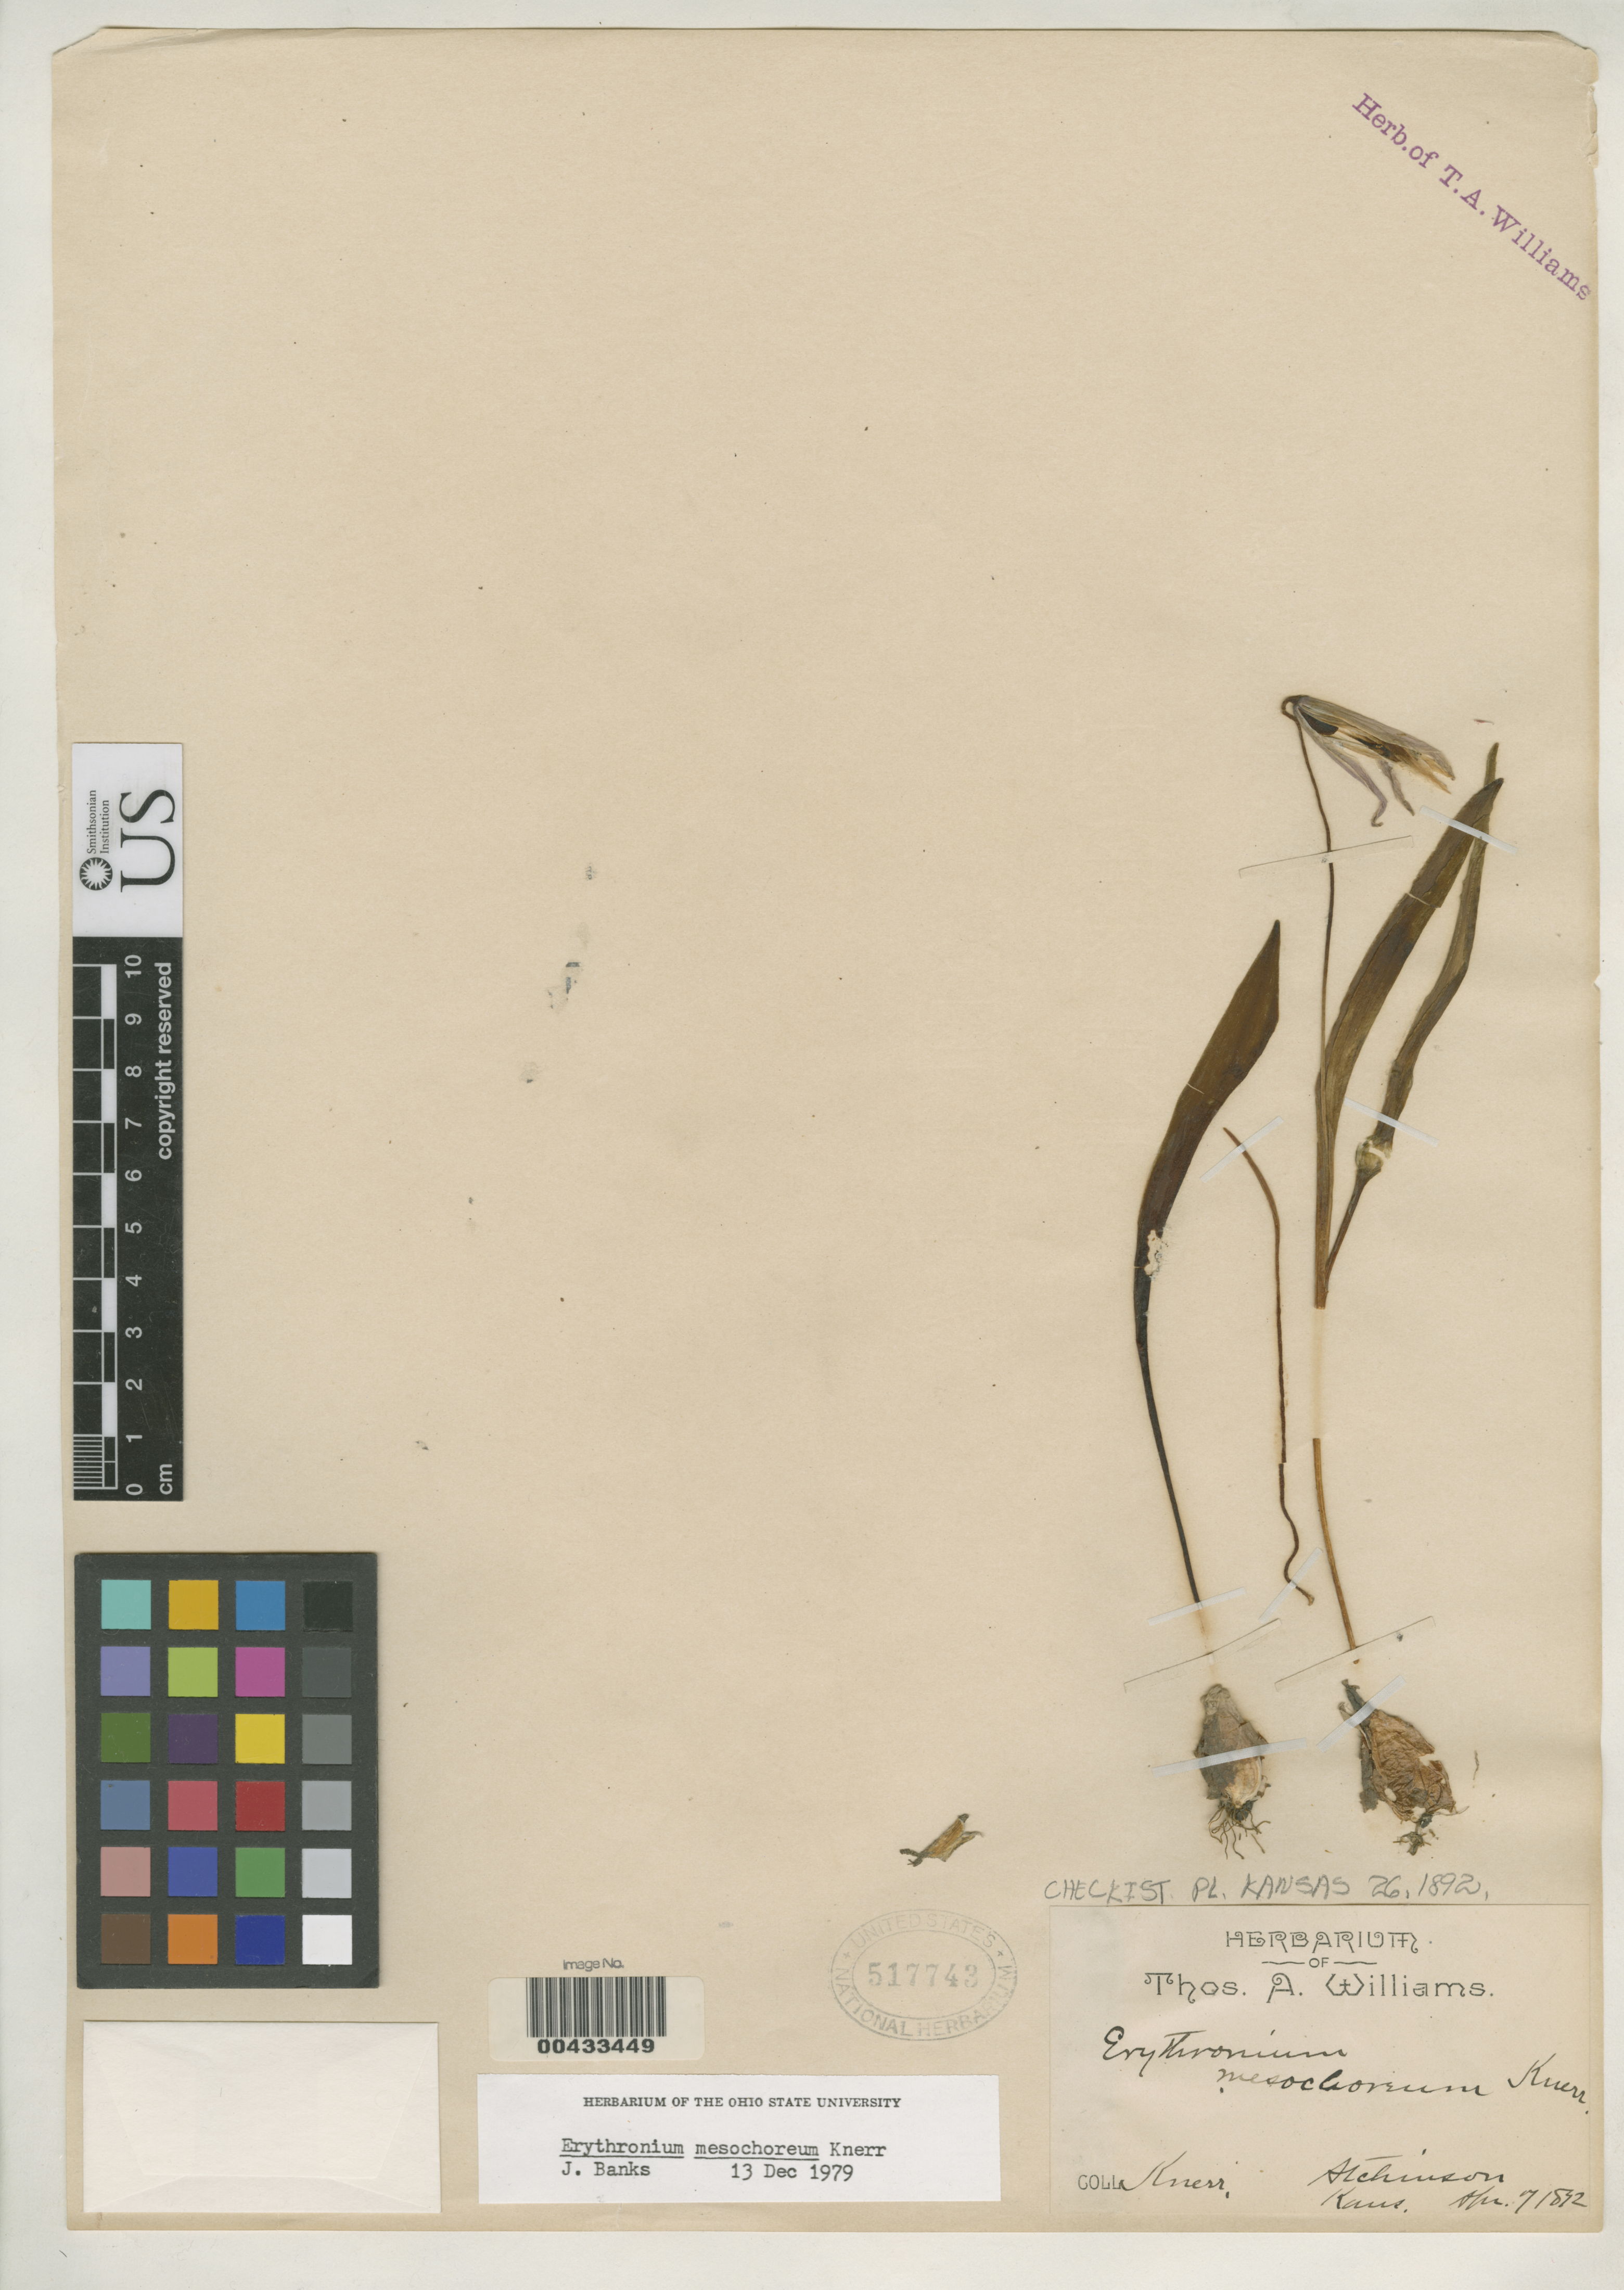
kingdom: Plantae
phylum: Tracheophyta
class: Liliopsida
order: Liliales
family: Liliaceae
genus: Erythronium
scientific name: Erythronium mesochoreum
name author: Knerr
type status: Type Collection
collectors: E. B. Knerr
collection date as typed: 07 Apr 1892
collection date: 1892-04-07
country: United States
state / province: Kansas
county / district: Atchison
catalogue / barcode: US 517743